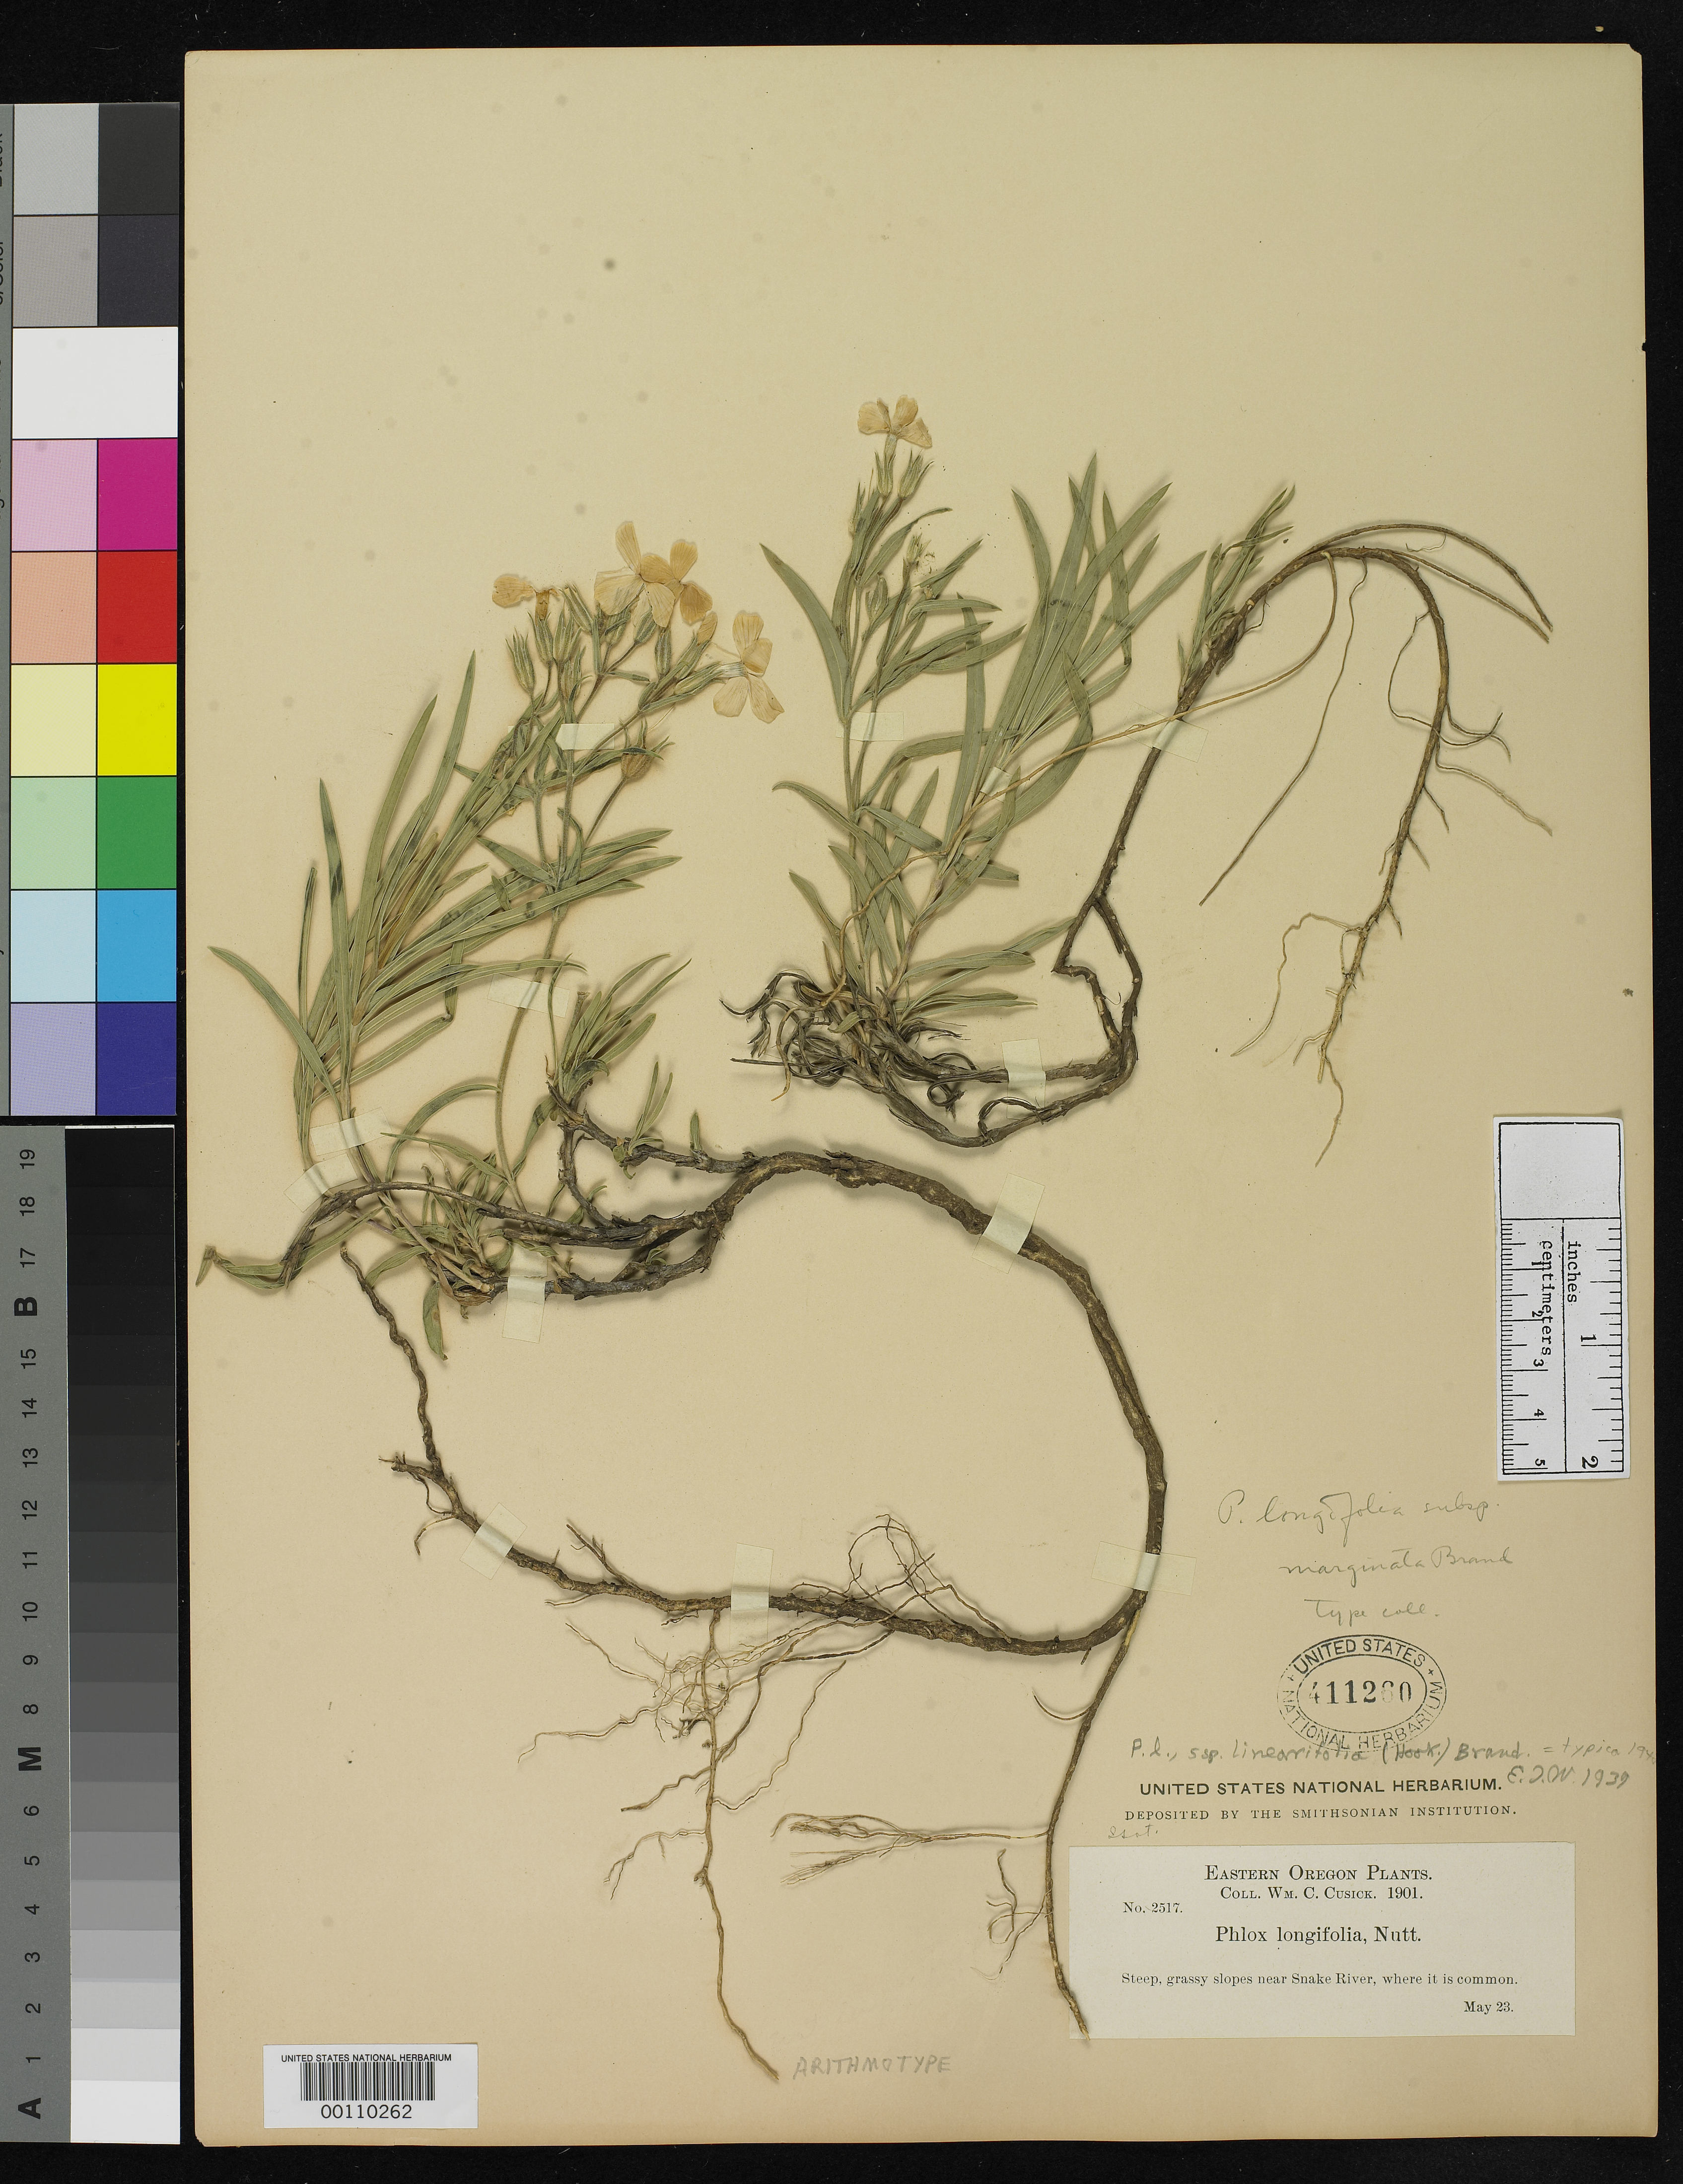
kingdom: Plantae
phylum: Tracheophyta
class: Magnoliopsida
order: Ericales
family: Polemoniaceae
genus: Phlox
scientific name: Phlox longifolia subsp. marginata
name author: Brand in Engl.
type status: Isotype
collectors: W. C. Cusick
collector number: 2517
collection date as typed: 23 May 1901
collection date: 1901-05-23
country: United States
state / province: Oregon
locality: Near Snake River.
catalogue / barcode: US 411260